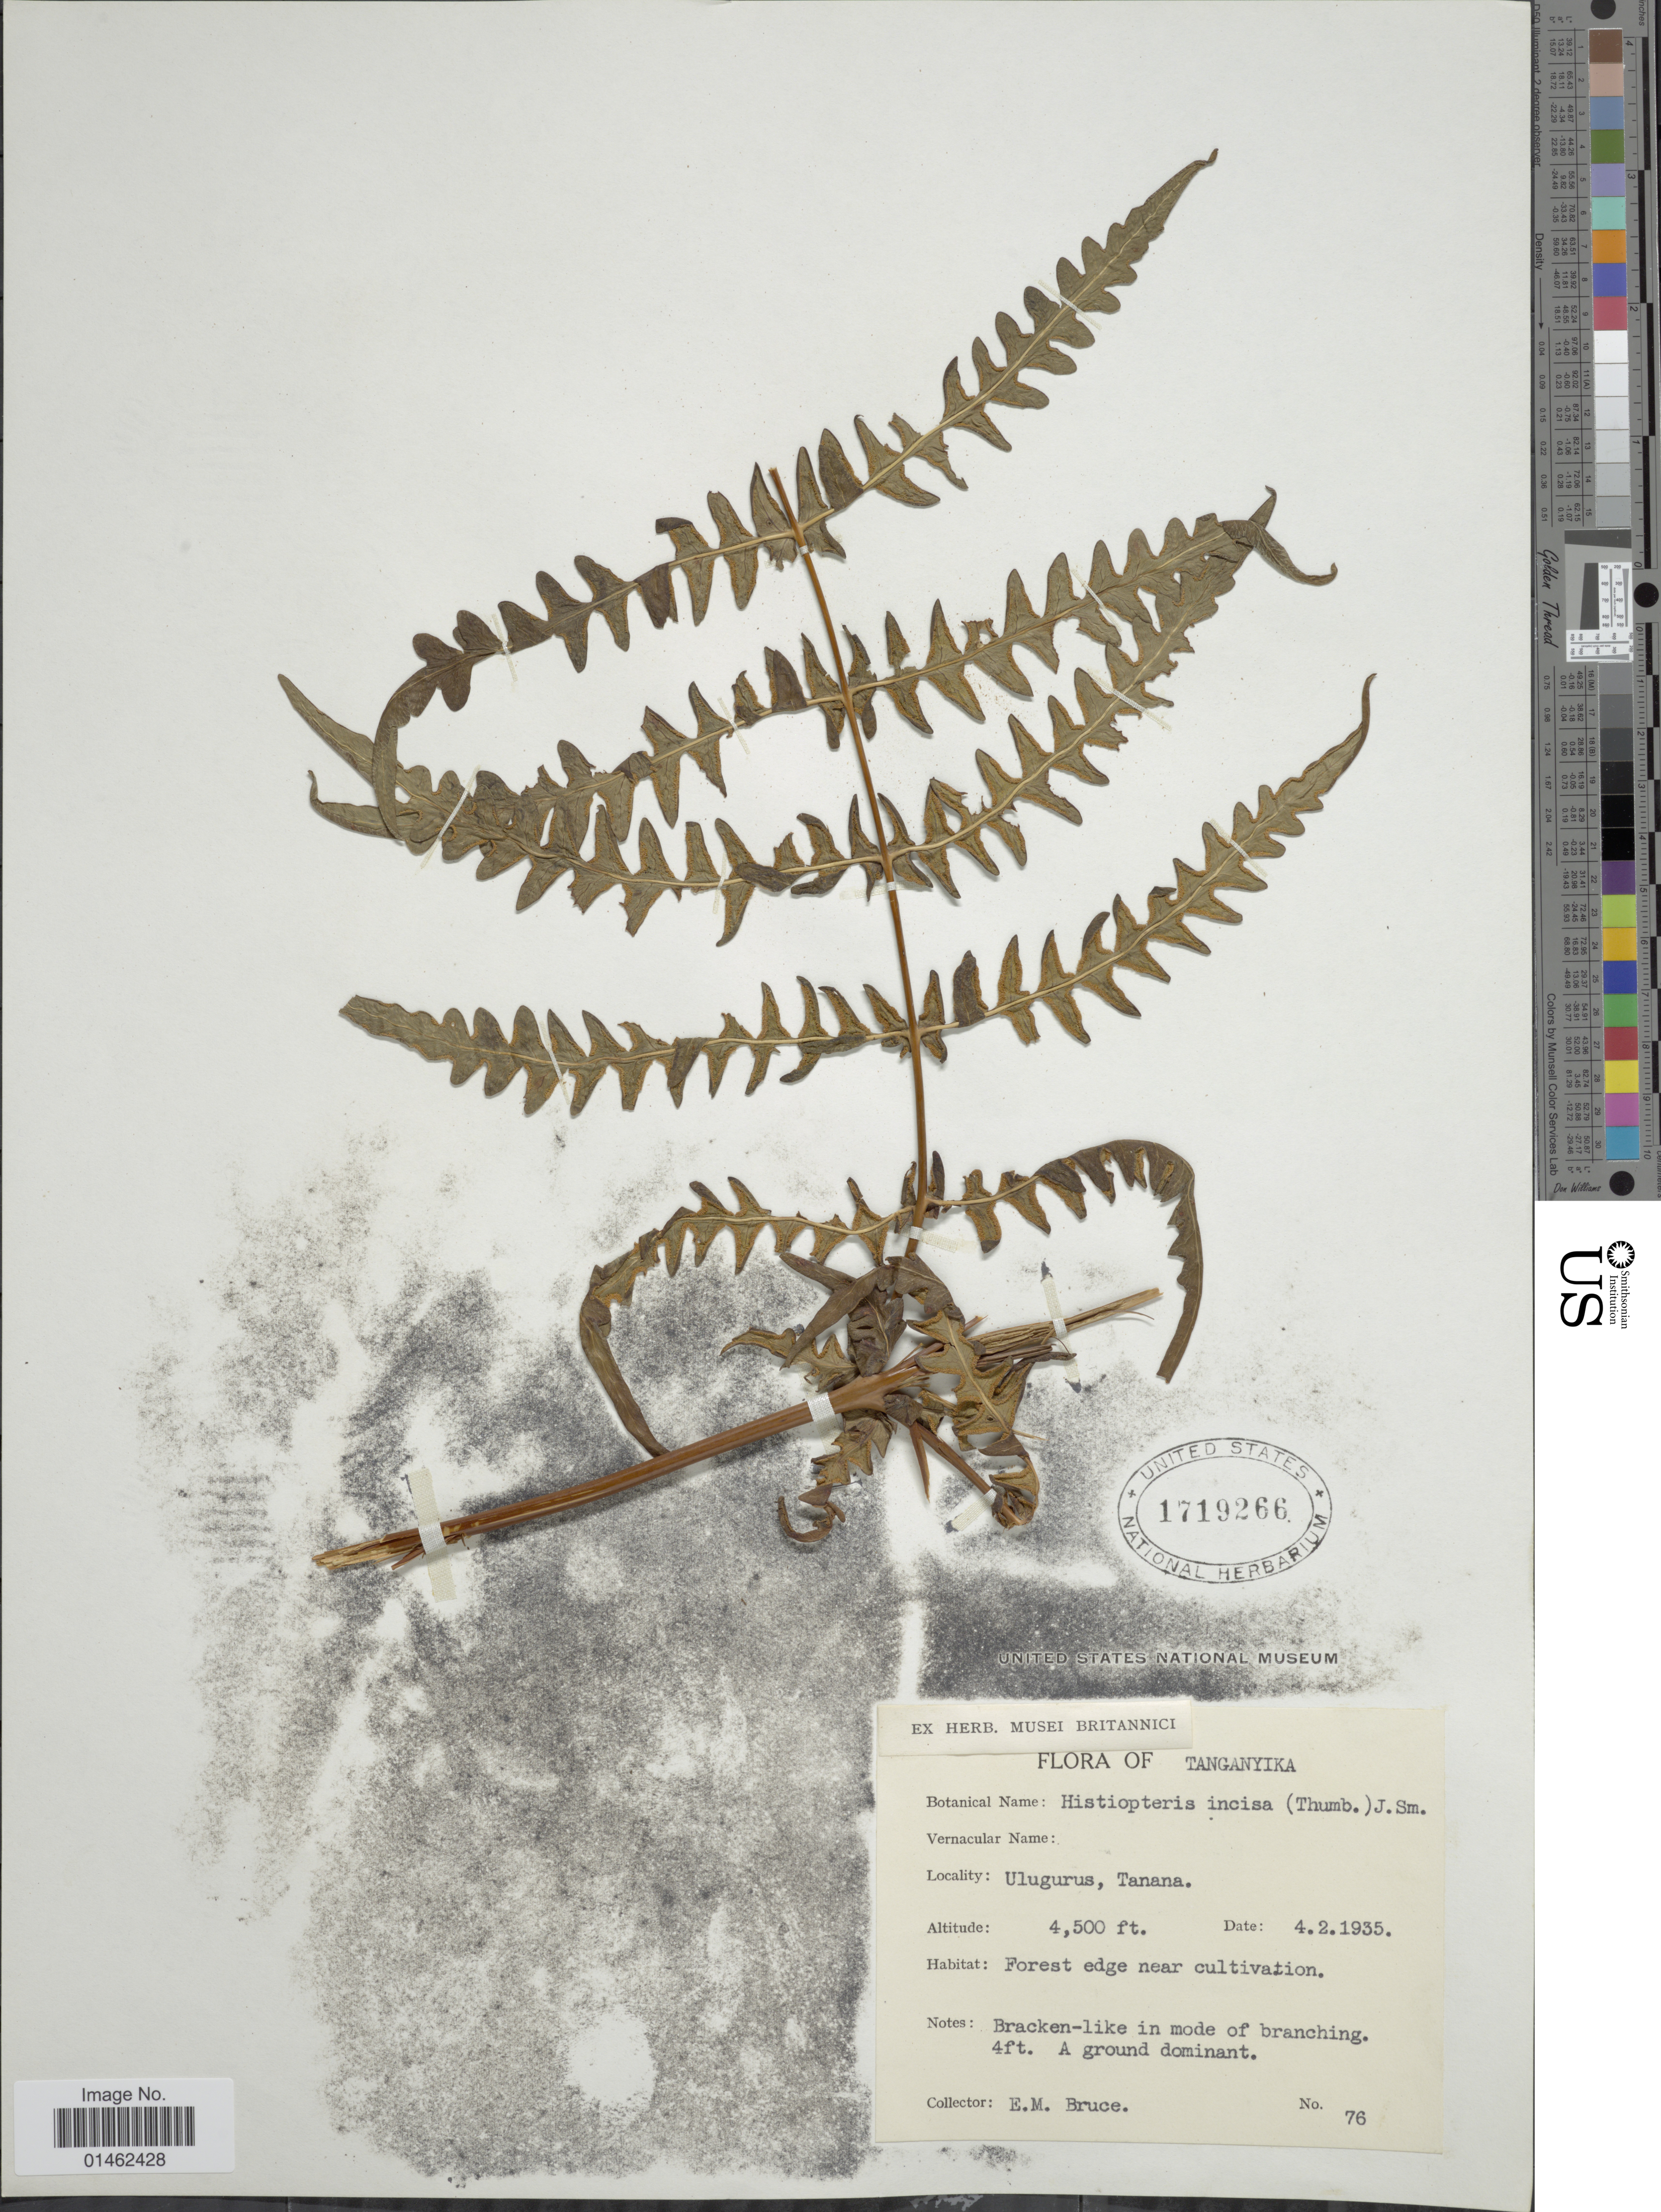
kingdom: Plantae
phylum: Tracheophyta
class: Polypodiopsida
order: Polypodiales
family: Dennstaedtiaceae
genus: Histiopteris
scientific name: Histiopteris incisa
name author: (Thunb.) J. Sm.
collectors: E. Bruce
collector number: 76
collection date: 1935-02-04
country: Tanzania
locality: Tanagnyika, Ulugurus, Tanana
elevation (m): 1372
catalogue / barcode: US 1719266